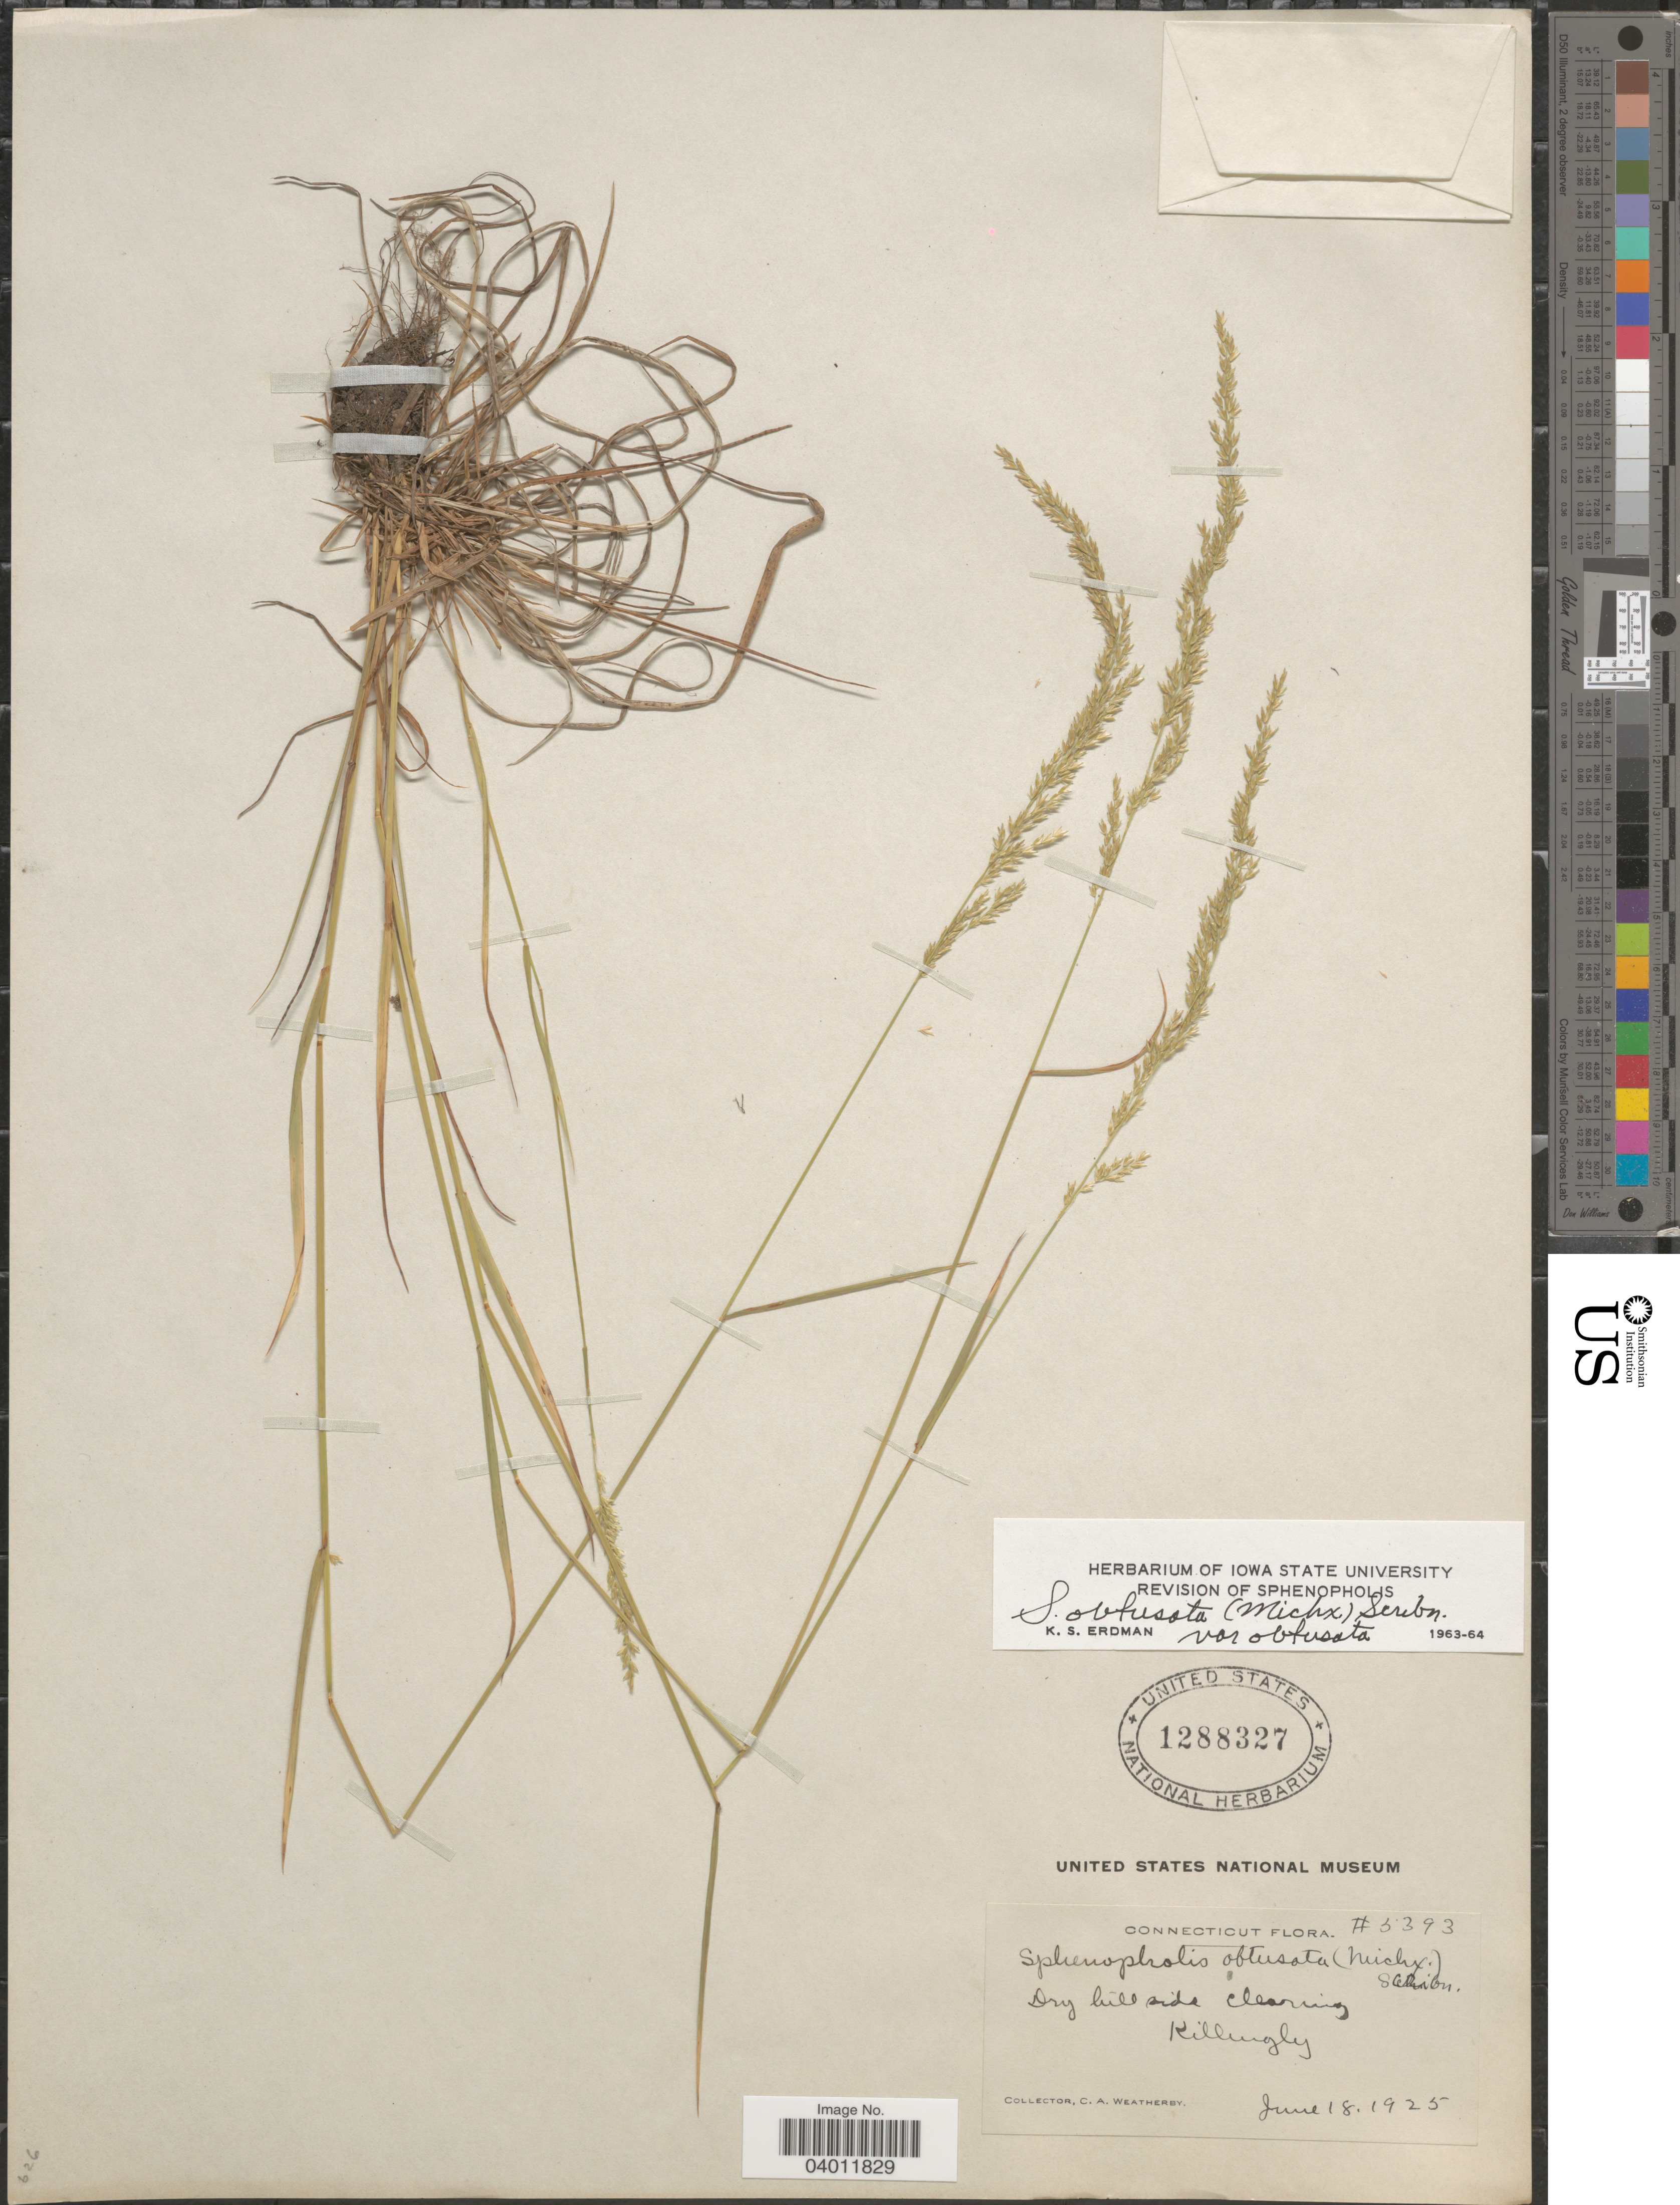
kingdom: Plantae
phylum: Tracheophyta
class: Liliopsida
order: Poales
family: Poaceae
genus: Sphenopholis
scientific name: Sphenopholis obtusata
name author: (Michx.) Scribn.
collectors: C. A. Weatherby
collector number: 5393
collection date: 1925-06-18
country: United States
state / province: Connecticut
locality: Dry hillside clearing, Killingly.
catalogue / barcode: US 1288327